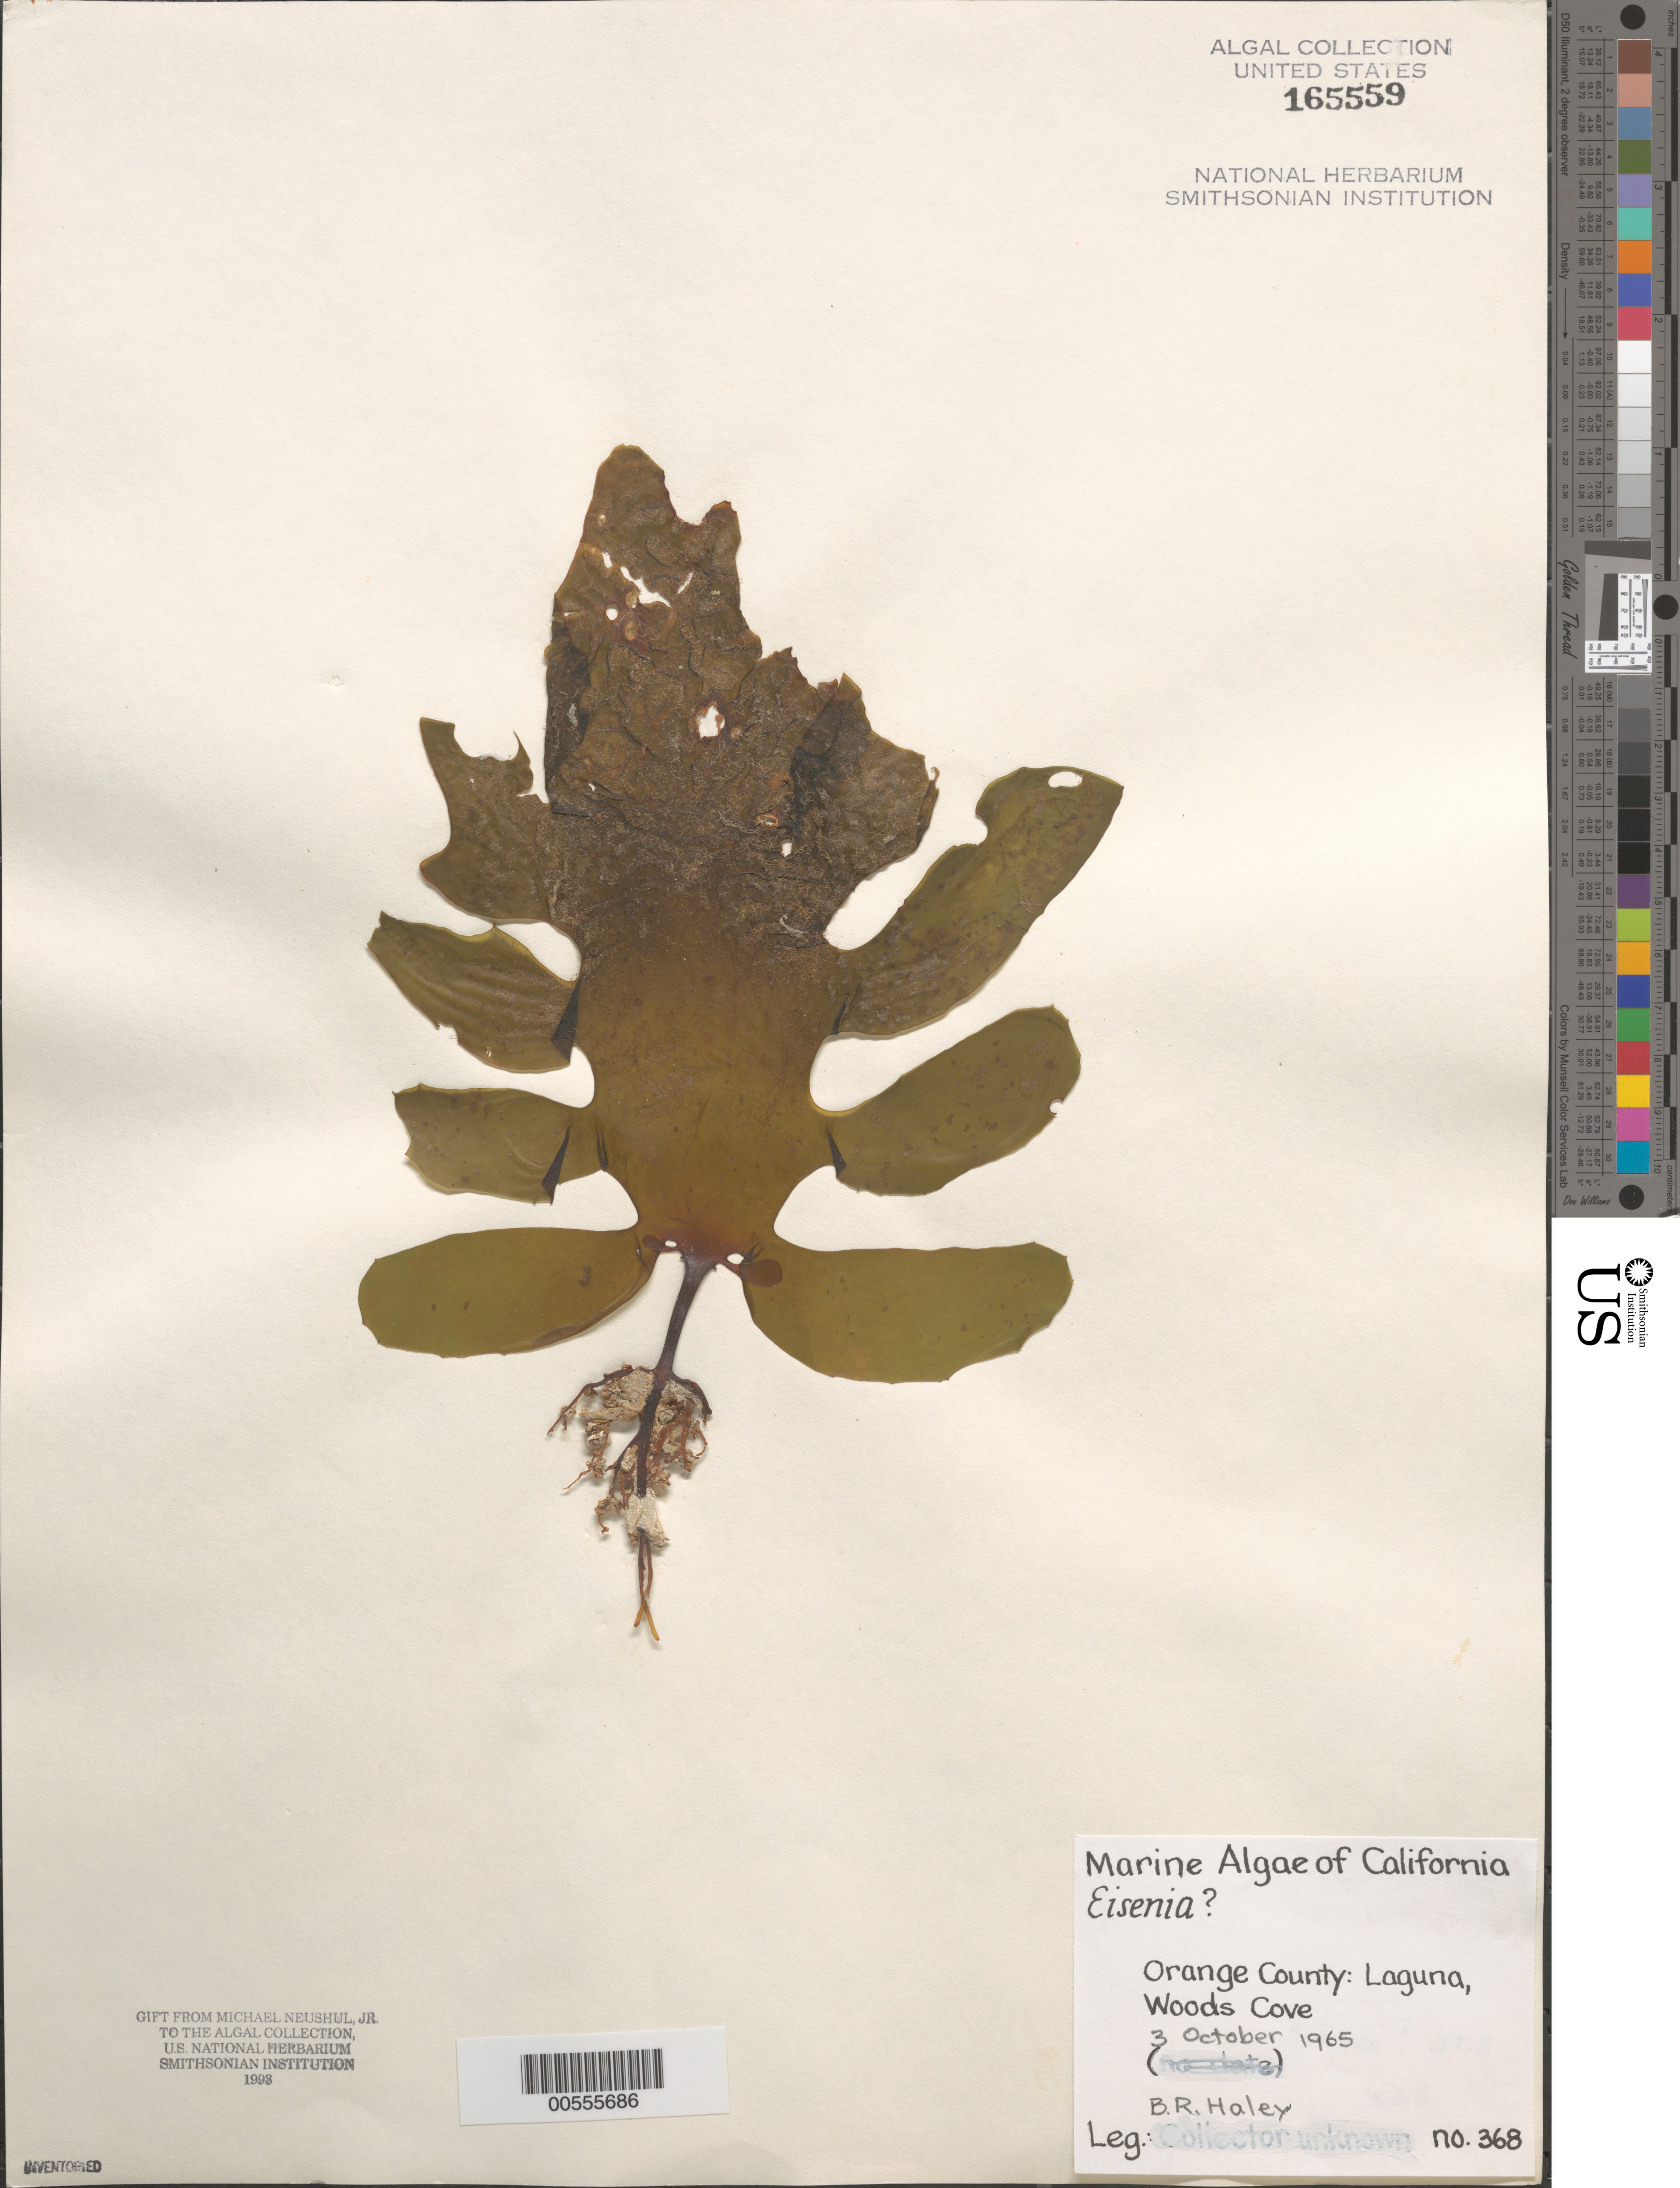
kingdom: Chromista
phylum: Ochrophyta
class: Phaeophyceae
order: Laminariales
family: Lessoniaceae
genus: Eisenia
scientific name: Eisenia sp.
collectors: B. Haley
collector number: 368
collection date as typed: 03 Oct 1965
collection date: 1965-10-03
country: United States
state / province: California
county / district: Orange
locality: Laguna, Wood's Cove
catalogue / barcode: US 165559